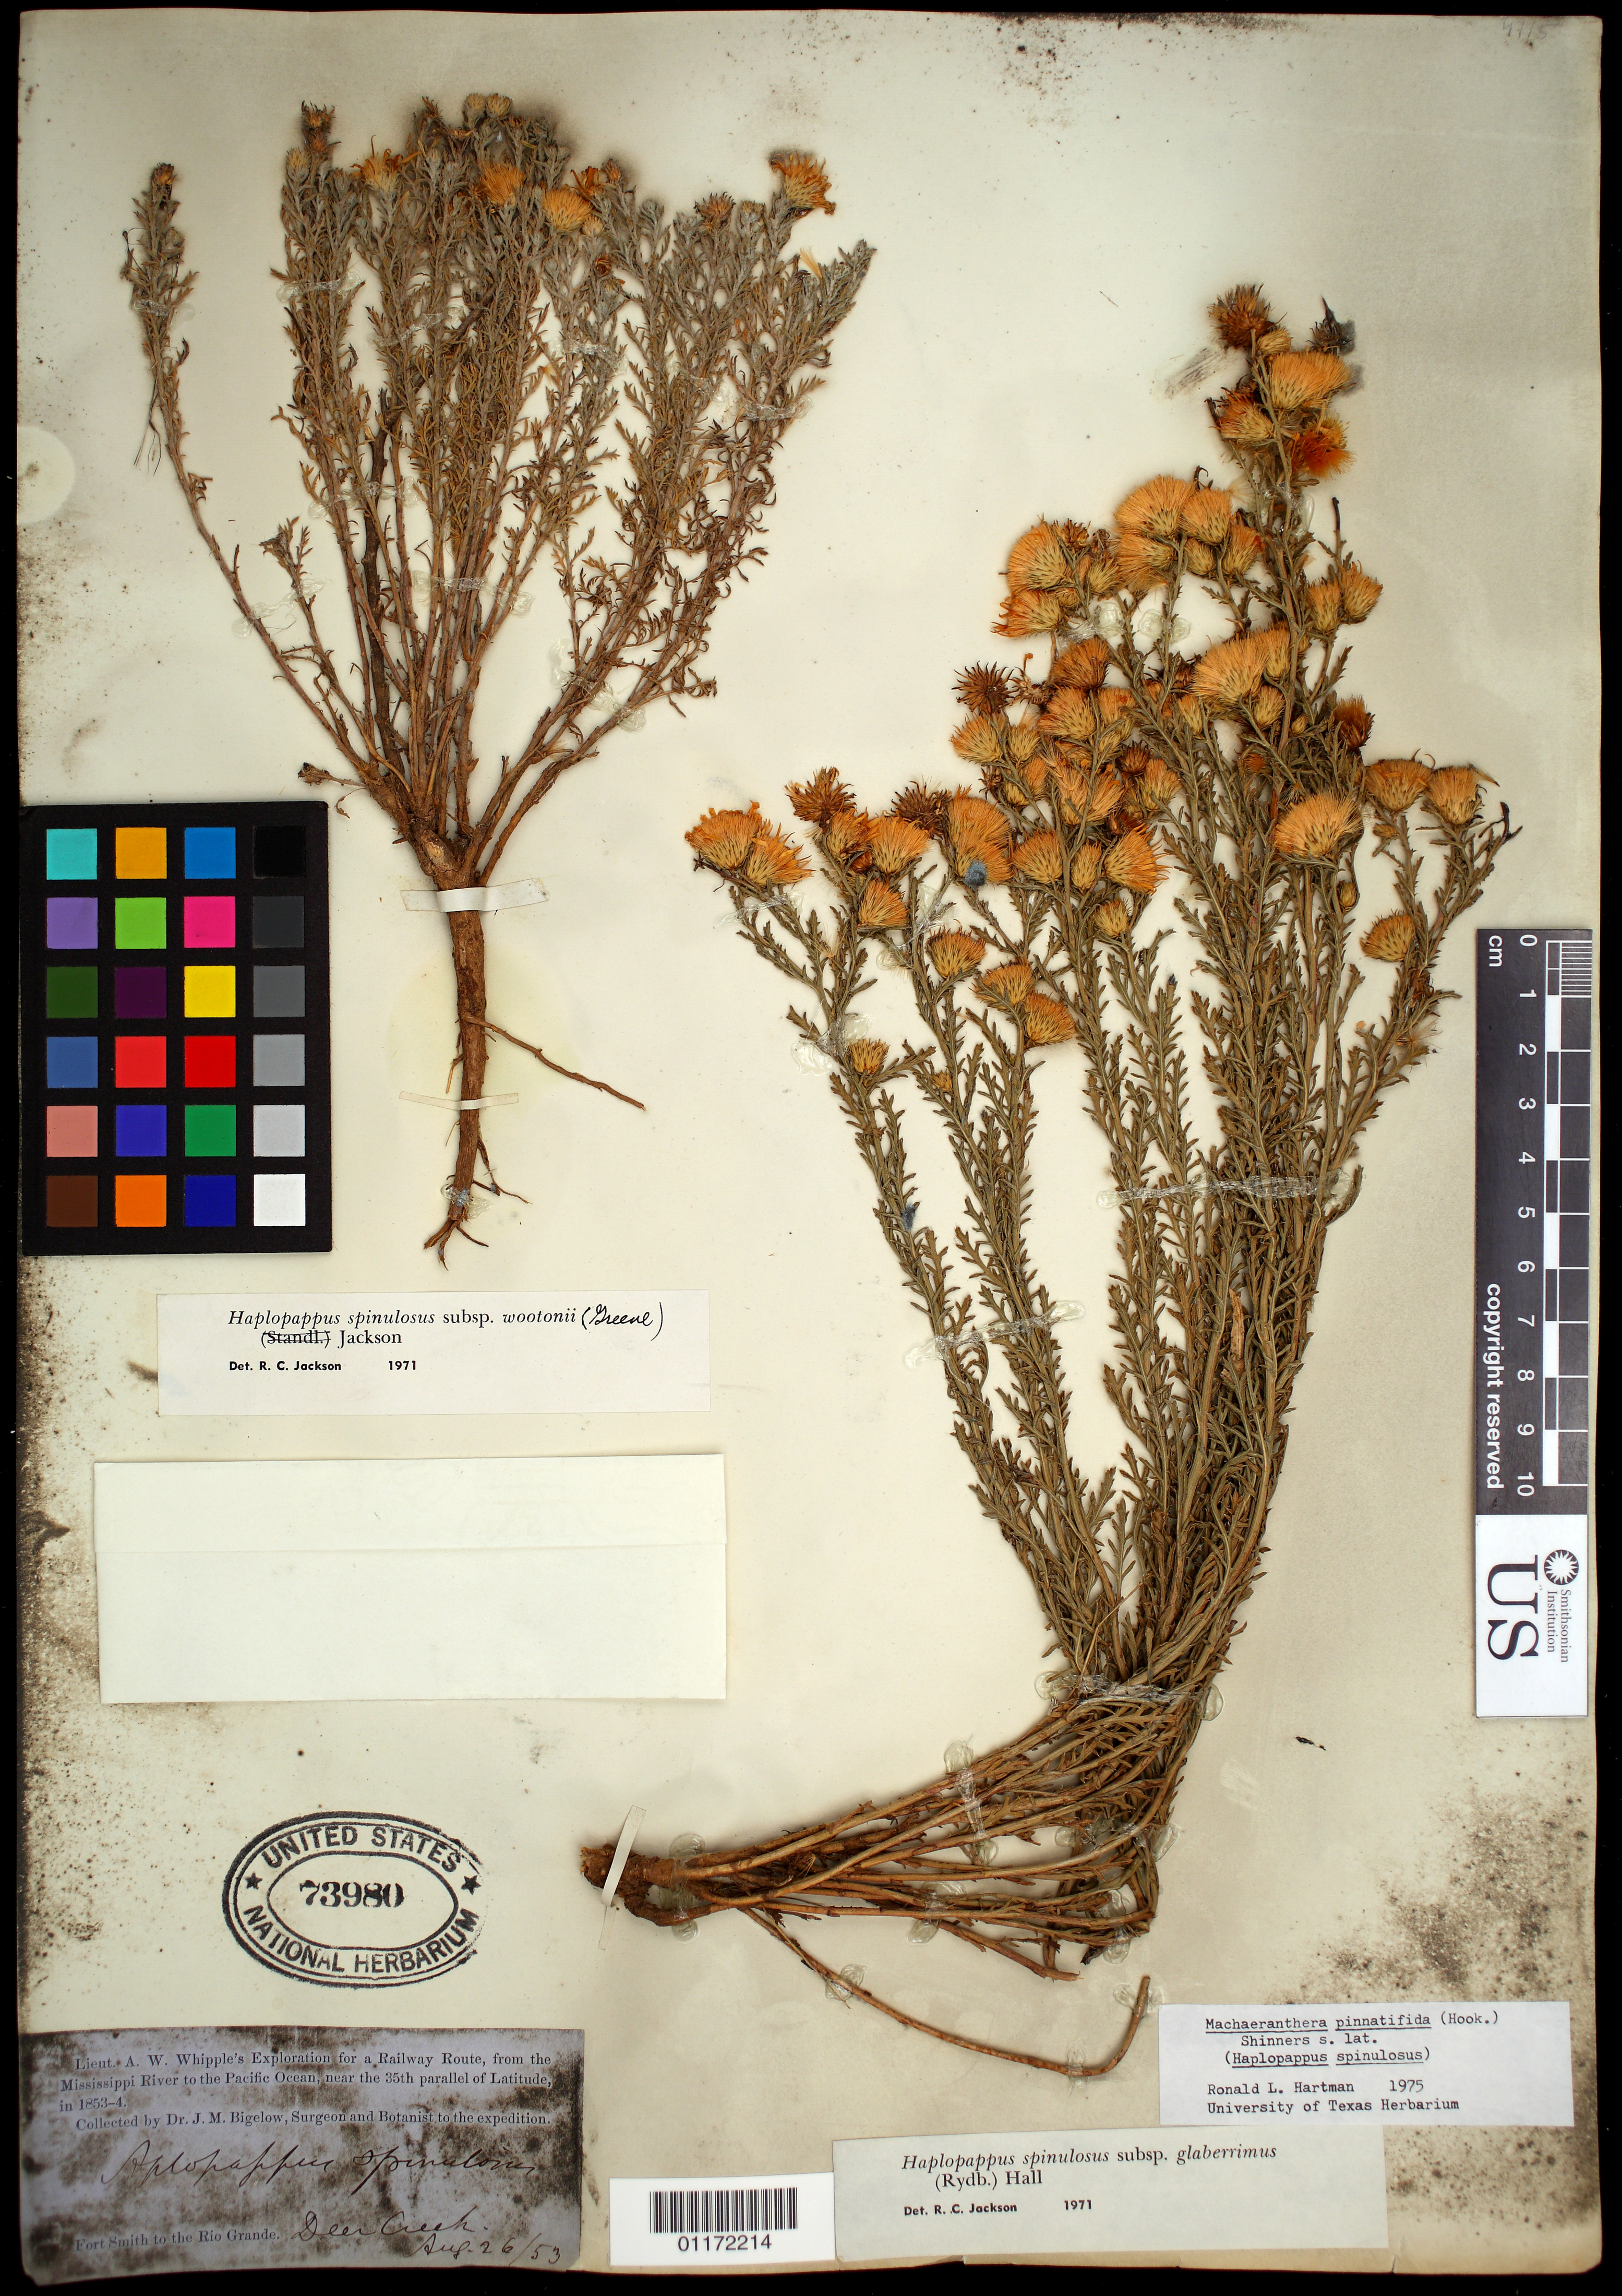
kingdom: Plantae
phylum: Tracheophyta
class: Magnoliopsida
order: Asterales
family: Asteraceae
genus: Machaeranthera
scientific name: Machaeranthera pinnatifida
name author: (Hook.) Shinners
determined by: Hartman, R. L.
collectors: J. M. Bigelow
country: United States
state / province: Oklahoma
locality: Fort Smith to the Rio Grande, Deer Creek.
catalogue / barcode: US 73980